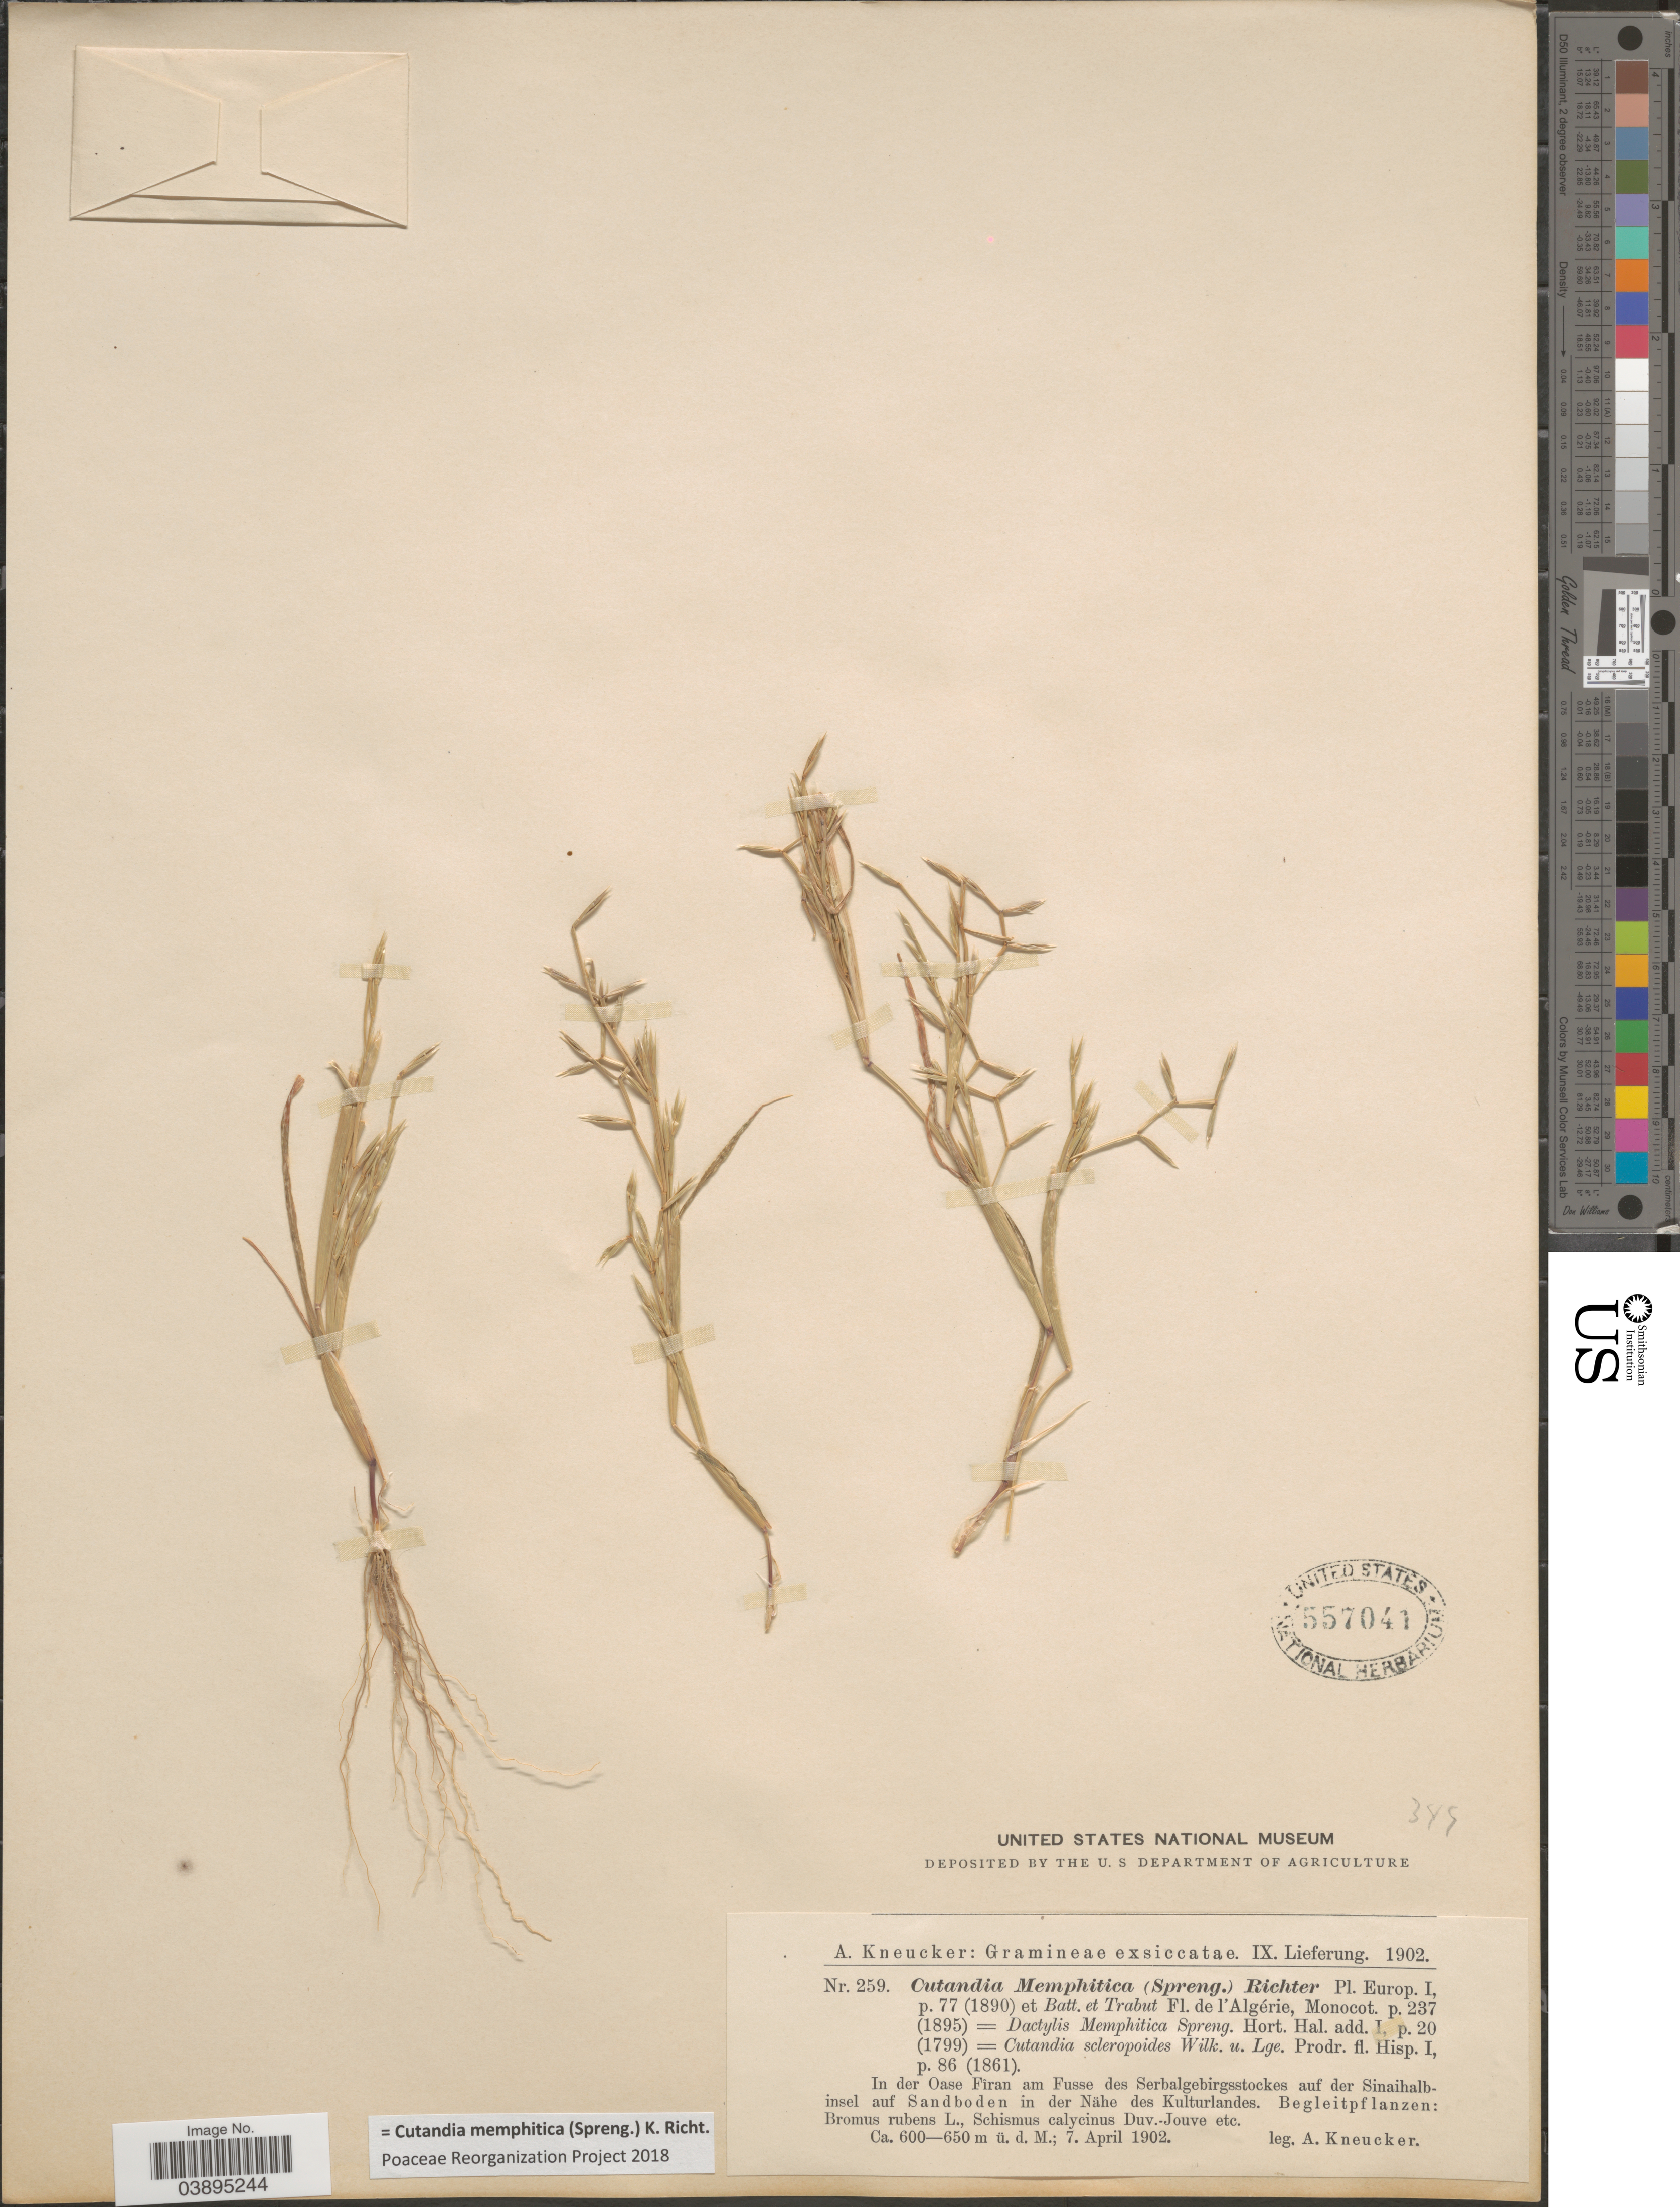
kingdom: Plantae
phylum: Tracheophyta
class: Liliopsida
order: Poales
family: Poaceae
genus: Cutandia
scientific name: Cutandia memphitica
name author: (Spreng.) K. Richt.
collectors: A. Kneucker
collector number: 259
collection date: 1902-04-07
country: Egypt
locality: In der Oase Firan am Fusse des Serbalgebirgsstockes auf der Sinaihalbinsel auf Sandboden in der Nähe des Kulturlandes.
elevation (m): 600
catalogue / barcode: US 557041